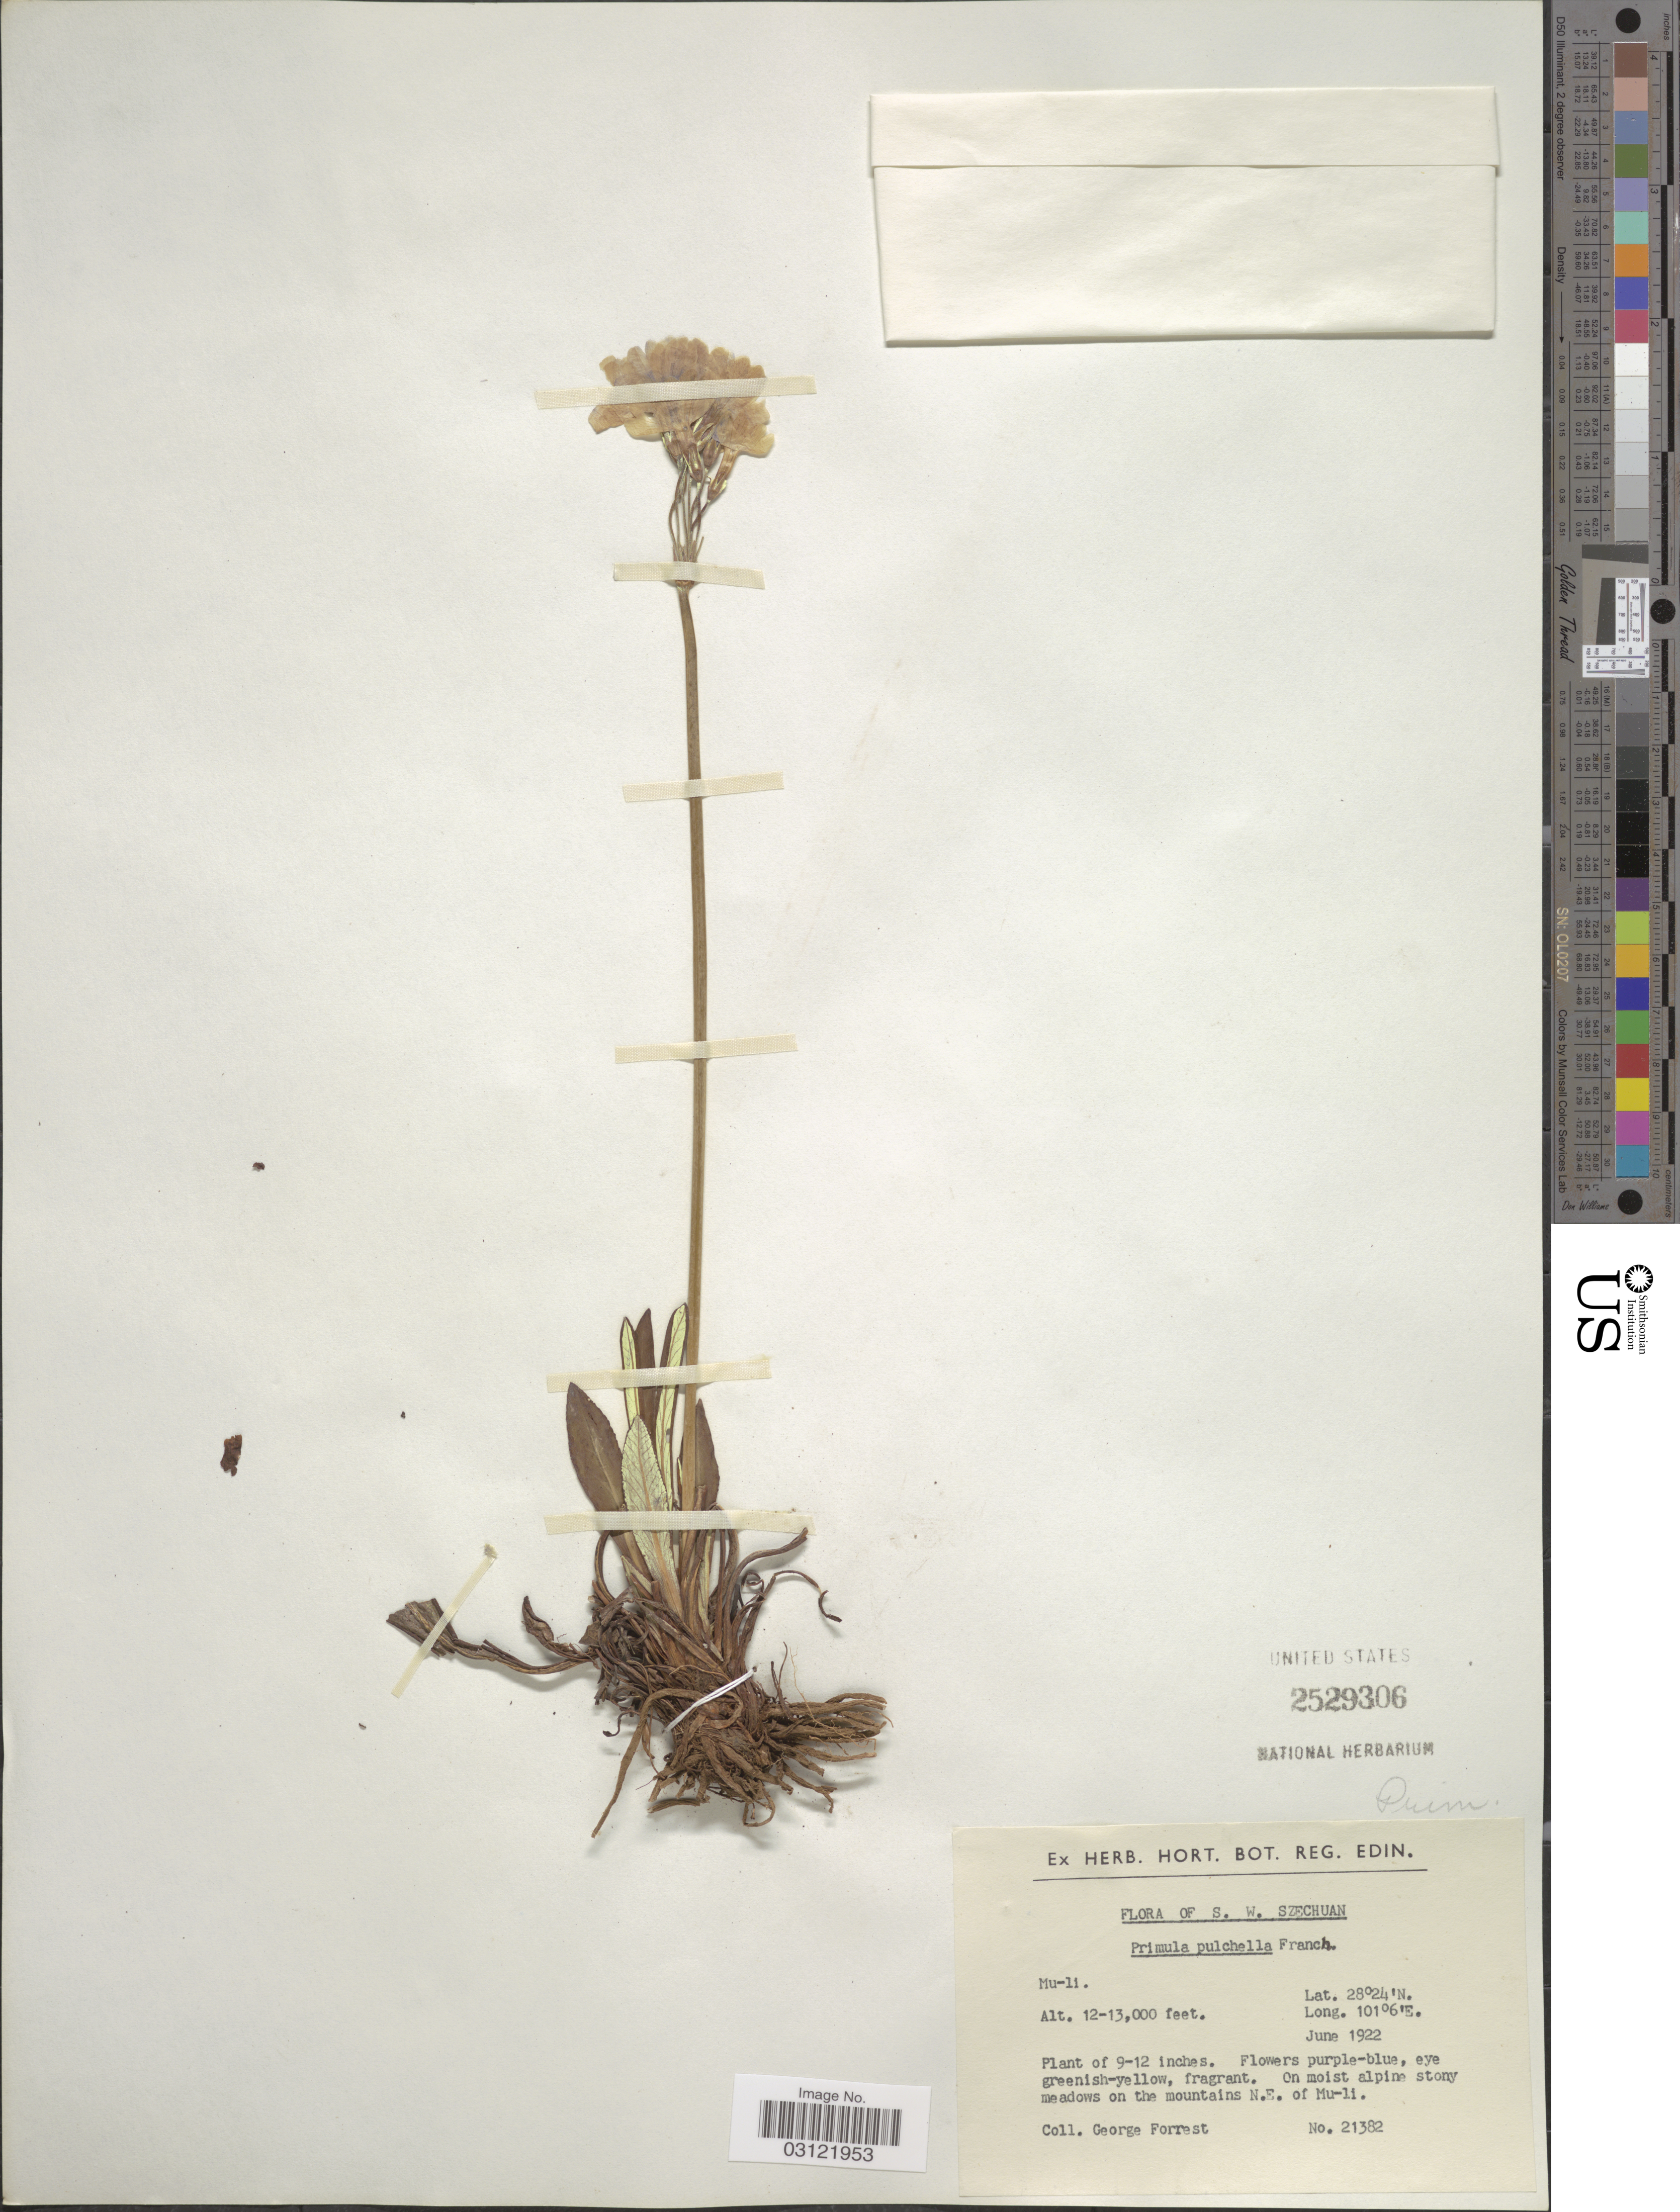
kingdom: Plantae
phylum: Tracheophyta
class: Magnoliopsida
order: Ericales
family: Primulaceae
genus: Primula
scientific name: Primula pulchella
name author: Franch.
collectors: G. Forrest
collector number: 21382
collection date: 1922-06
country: China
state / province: Sichuan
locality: S.W. Szechuan. Mu-li.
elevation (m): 3658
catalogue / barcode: US 2529306